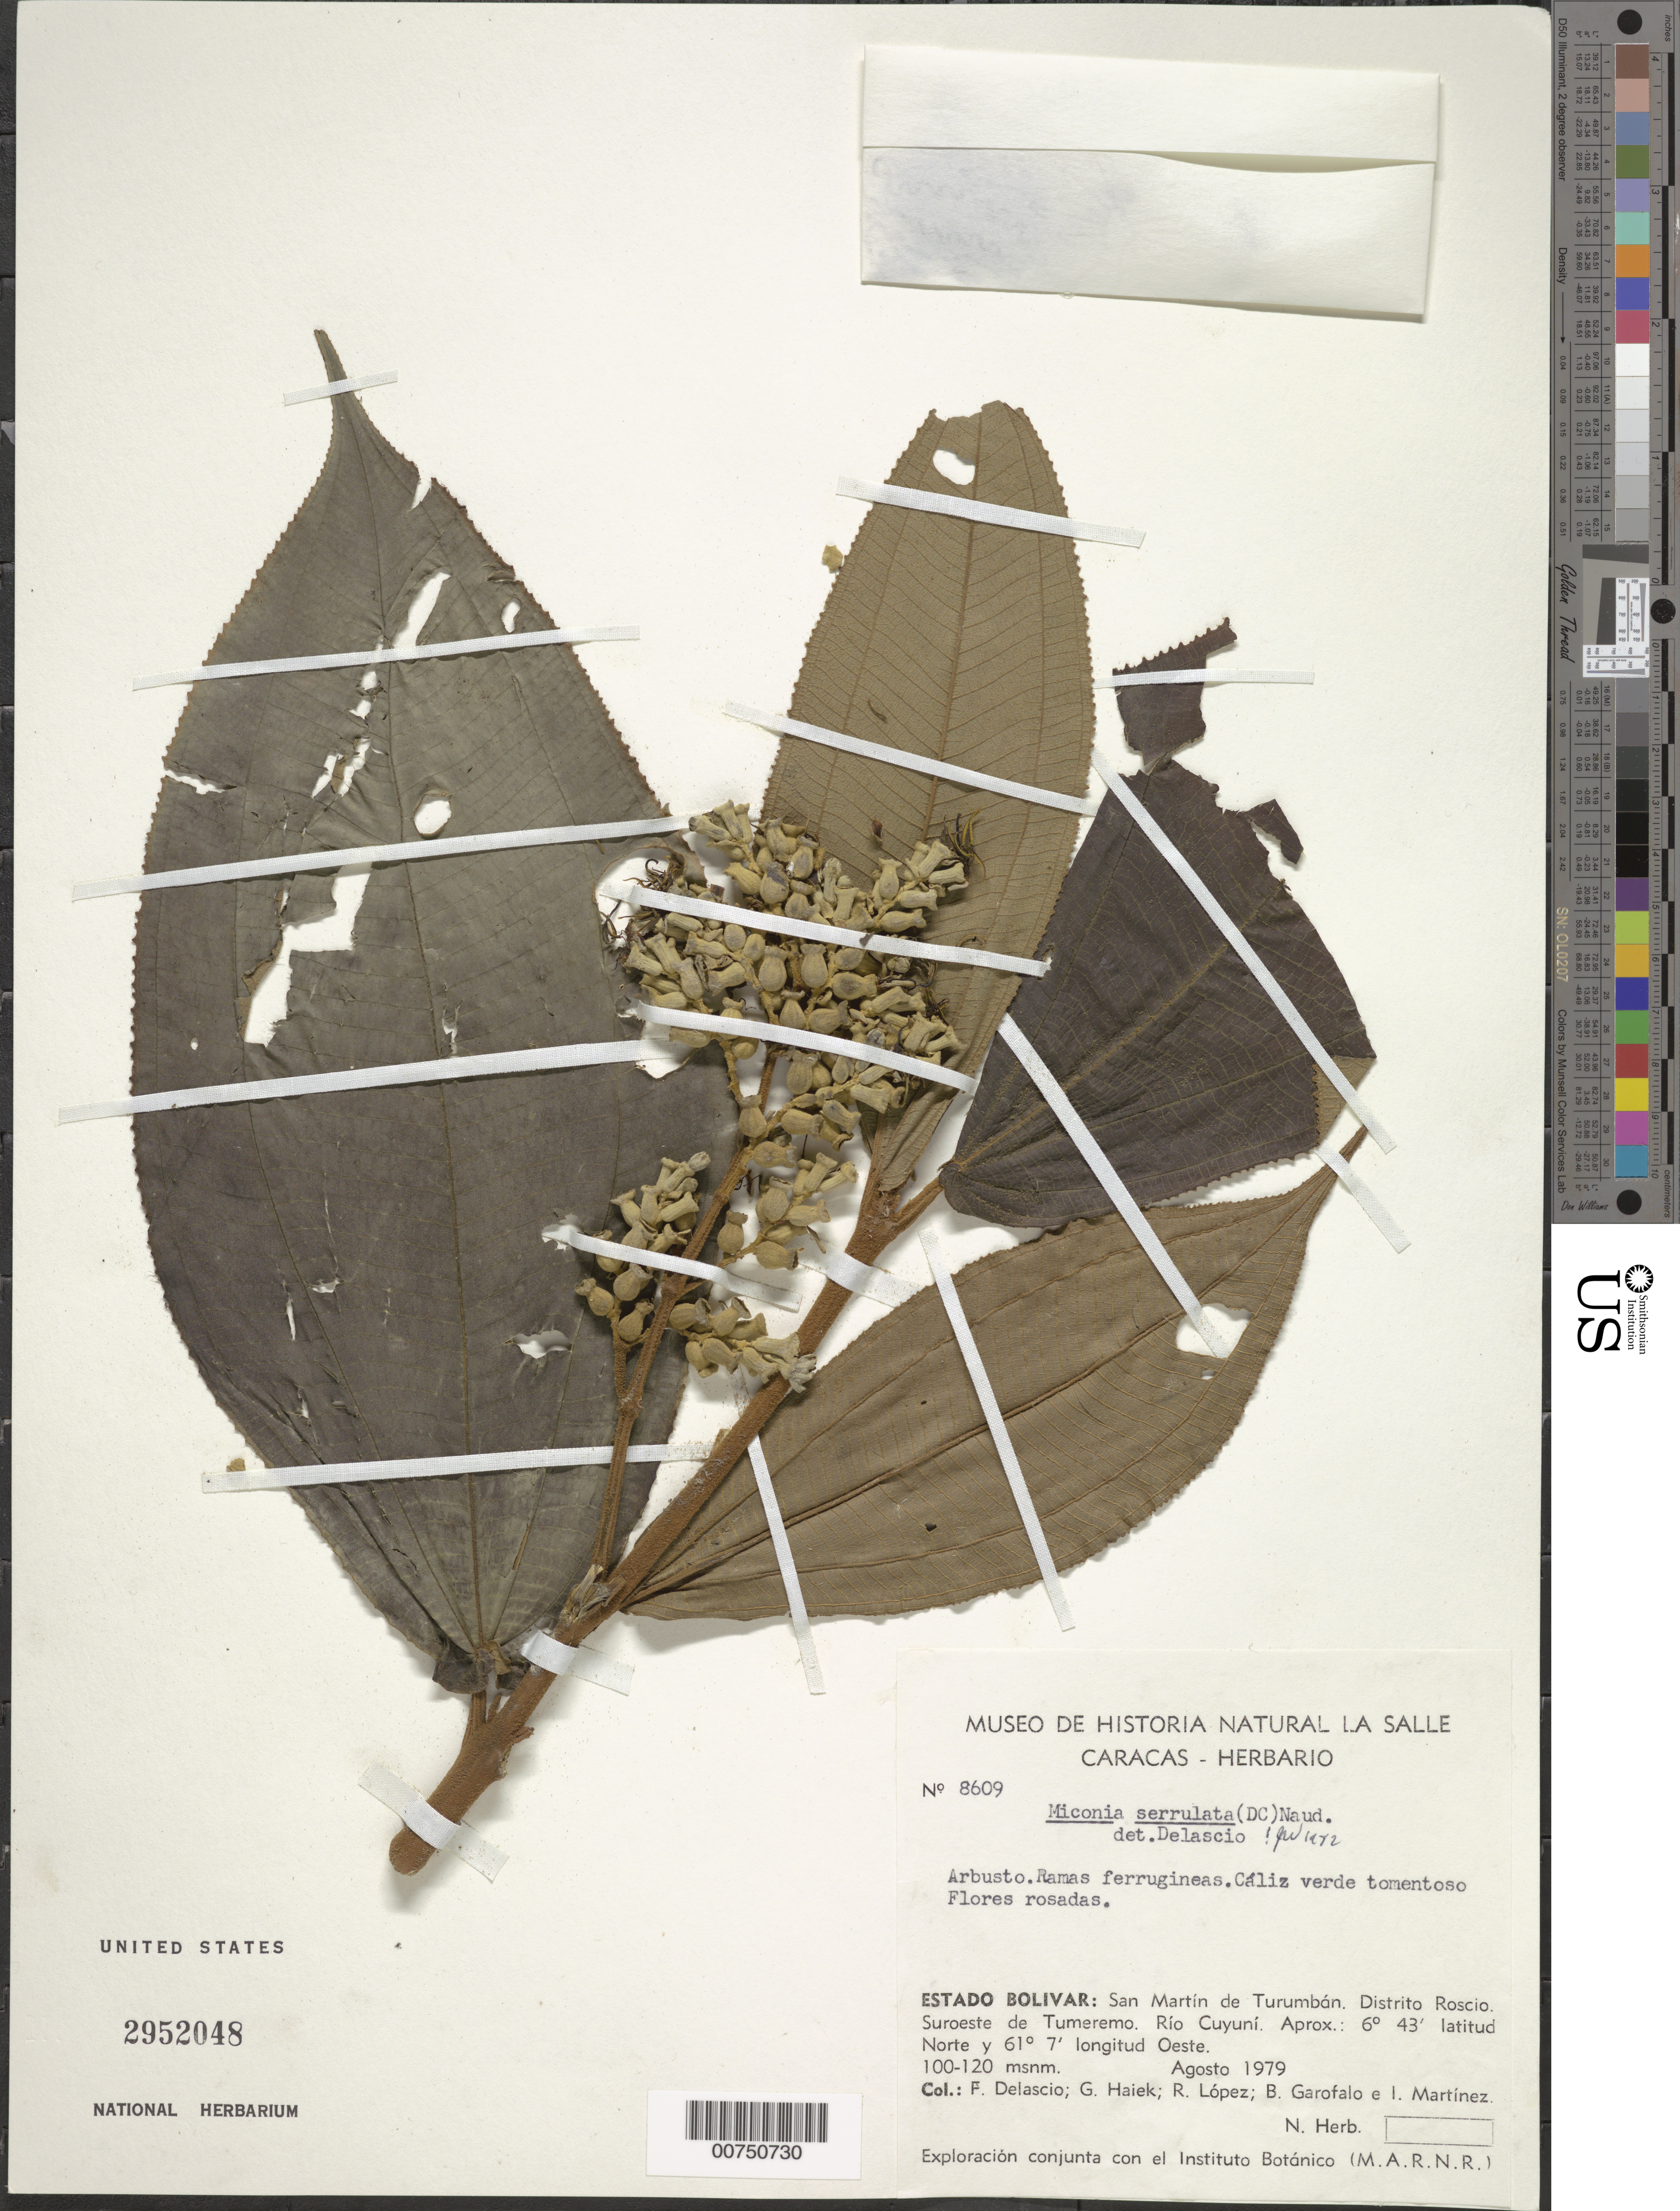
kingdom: Plantae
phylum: Tracheophyta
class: Magnoliopsida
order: Myrtales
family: Melastomataceae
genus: Miconia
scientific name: Miconia serrulata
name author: (DC.) Naudin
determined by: Wurdack, John J., (US), US (UNITED STATES)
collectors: F. Delascio C., G. Haiek, R. Lopez, B. Garofolo & I. Martínez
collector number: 8609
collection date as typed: Aug-79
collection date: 1979-08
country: Venezuela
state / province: Bolívar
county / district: Roscio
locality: San Martin de Turumbán, Suroeste de Tumeremo, Río Cuyuni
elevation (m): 100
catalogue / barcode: US 2952048